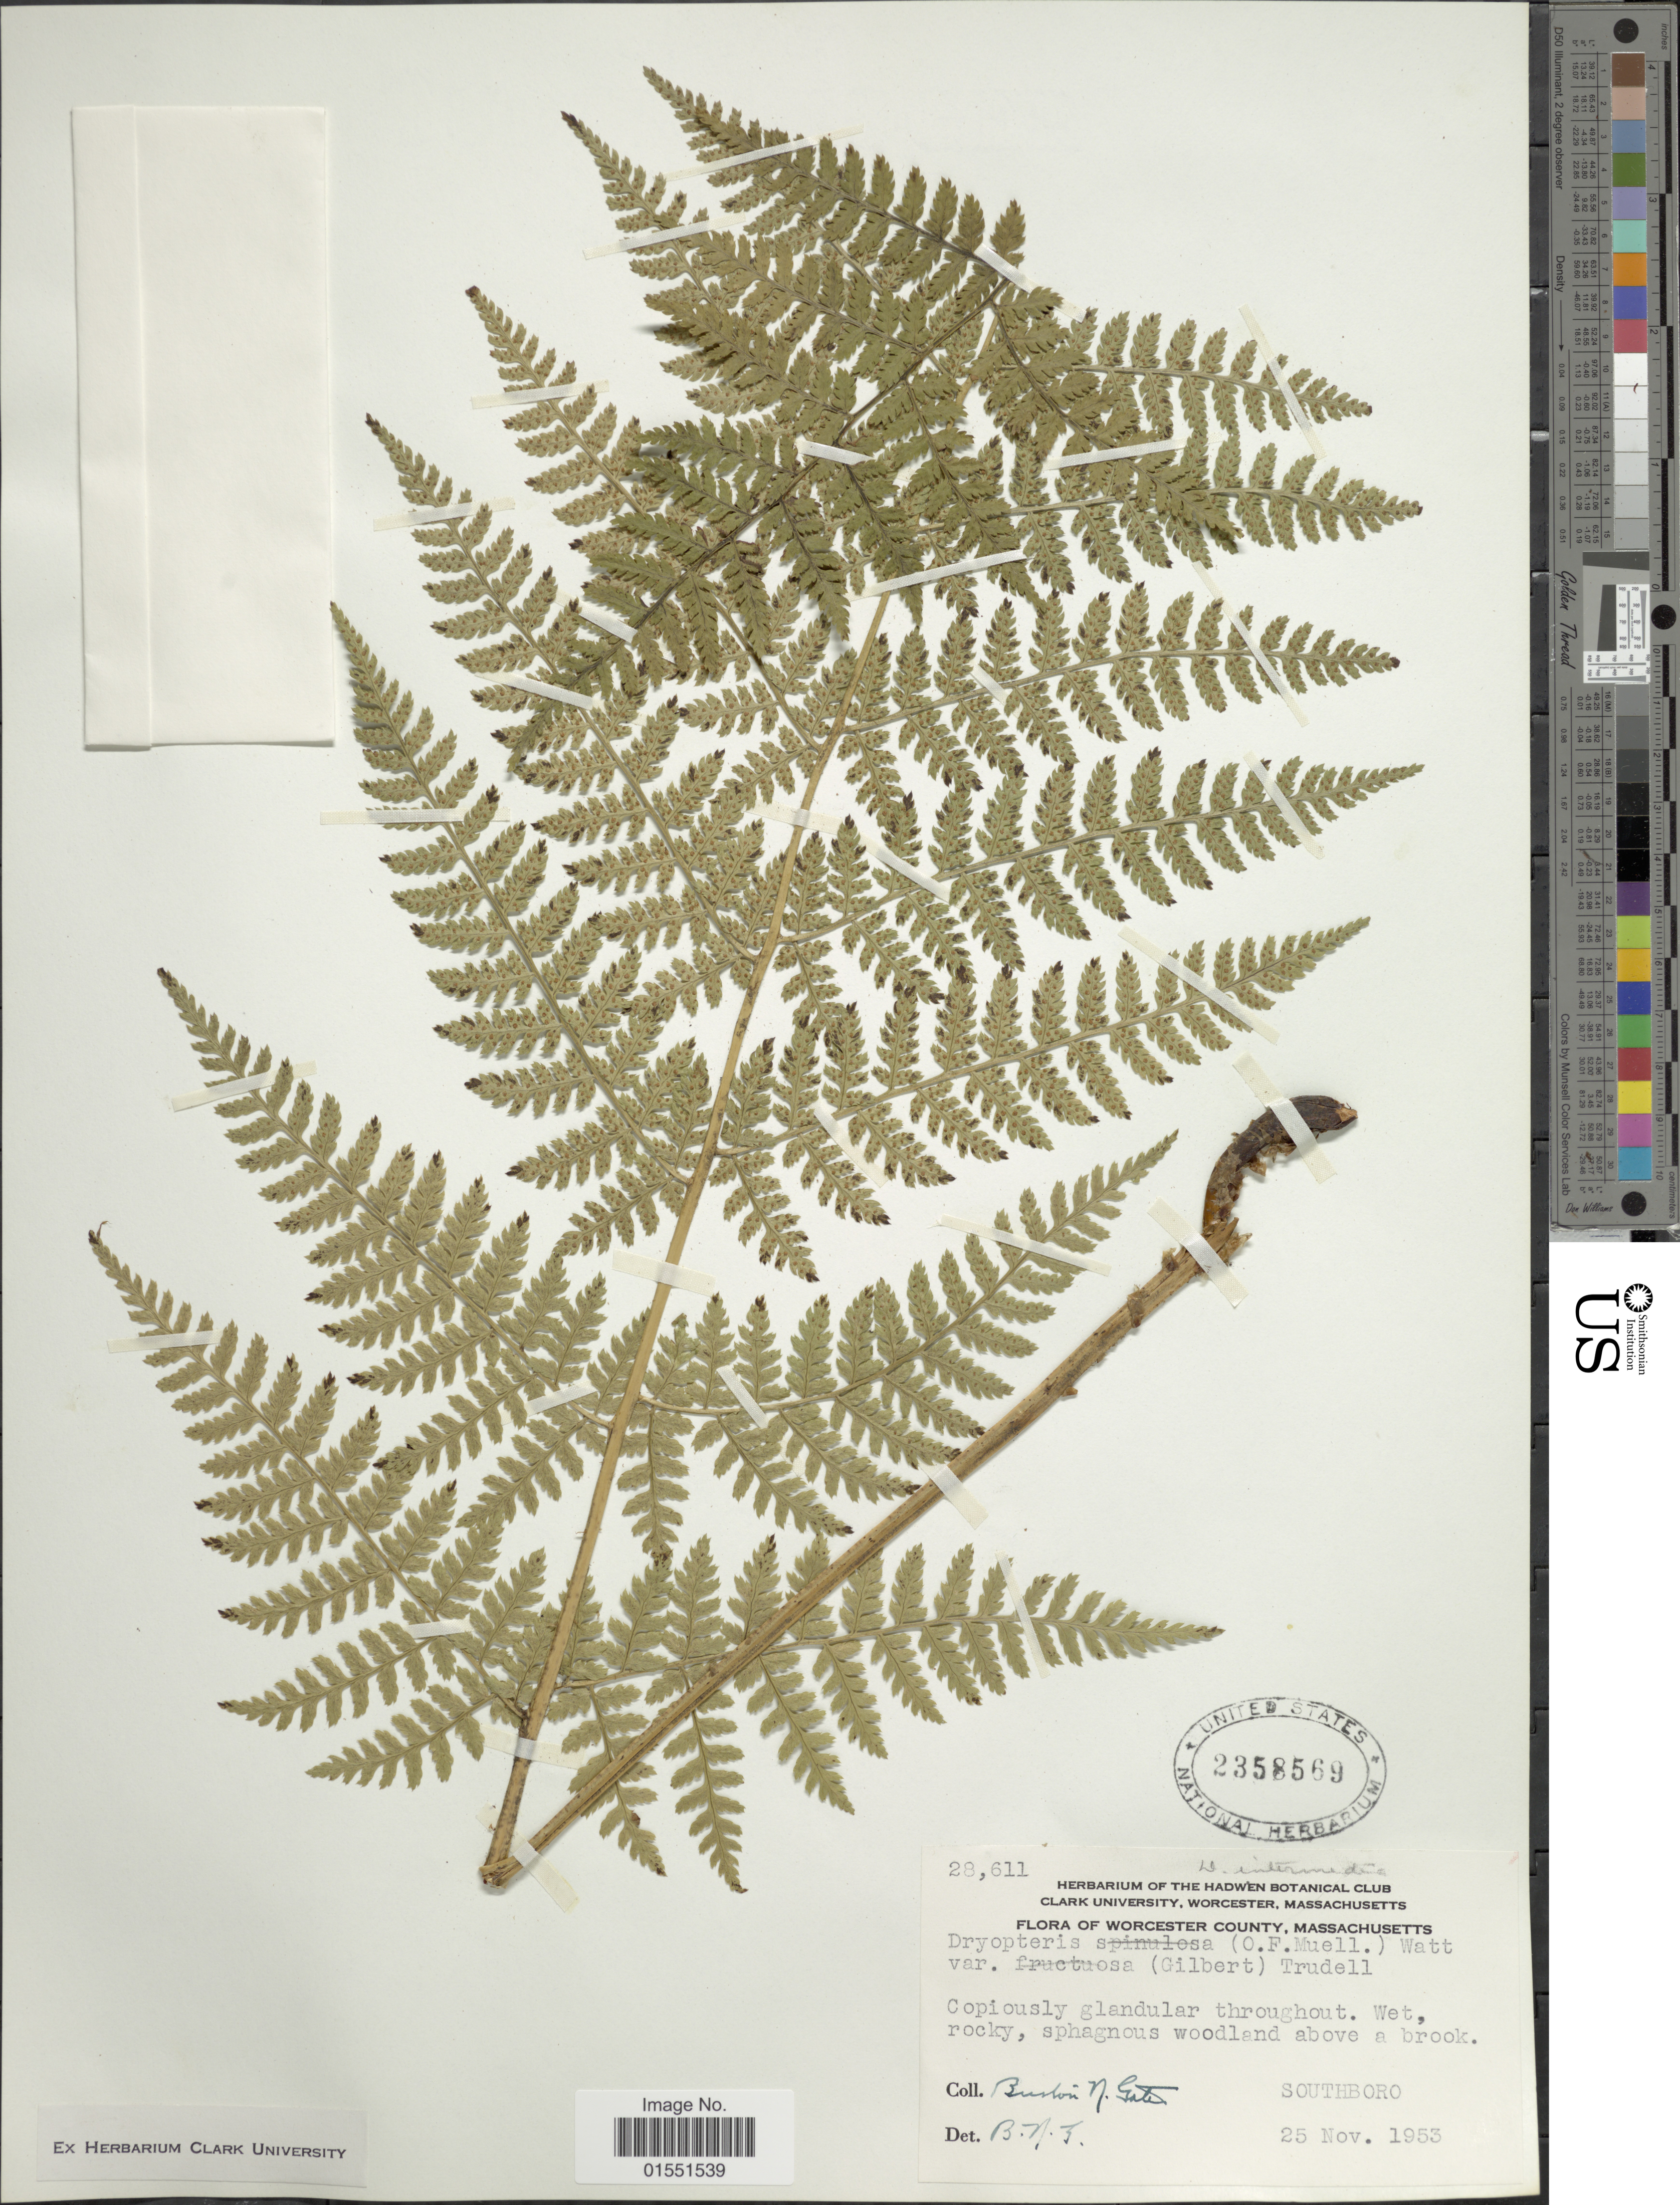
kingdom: Plantae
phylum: Tracheophyta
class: Polypodiopsida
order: Polypodiales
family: Dryopteridaceae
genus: Dryopteris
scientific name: Dryopteris intermedia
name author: (Muhl.) A. Gray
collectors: B. N. Gates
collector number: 28611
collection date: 1953-11-25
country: United States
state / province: Massachusetts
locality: Worcester County, Southboro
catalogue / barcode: US 2358569